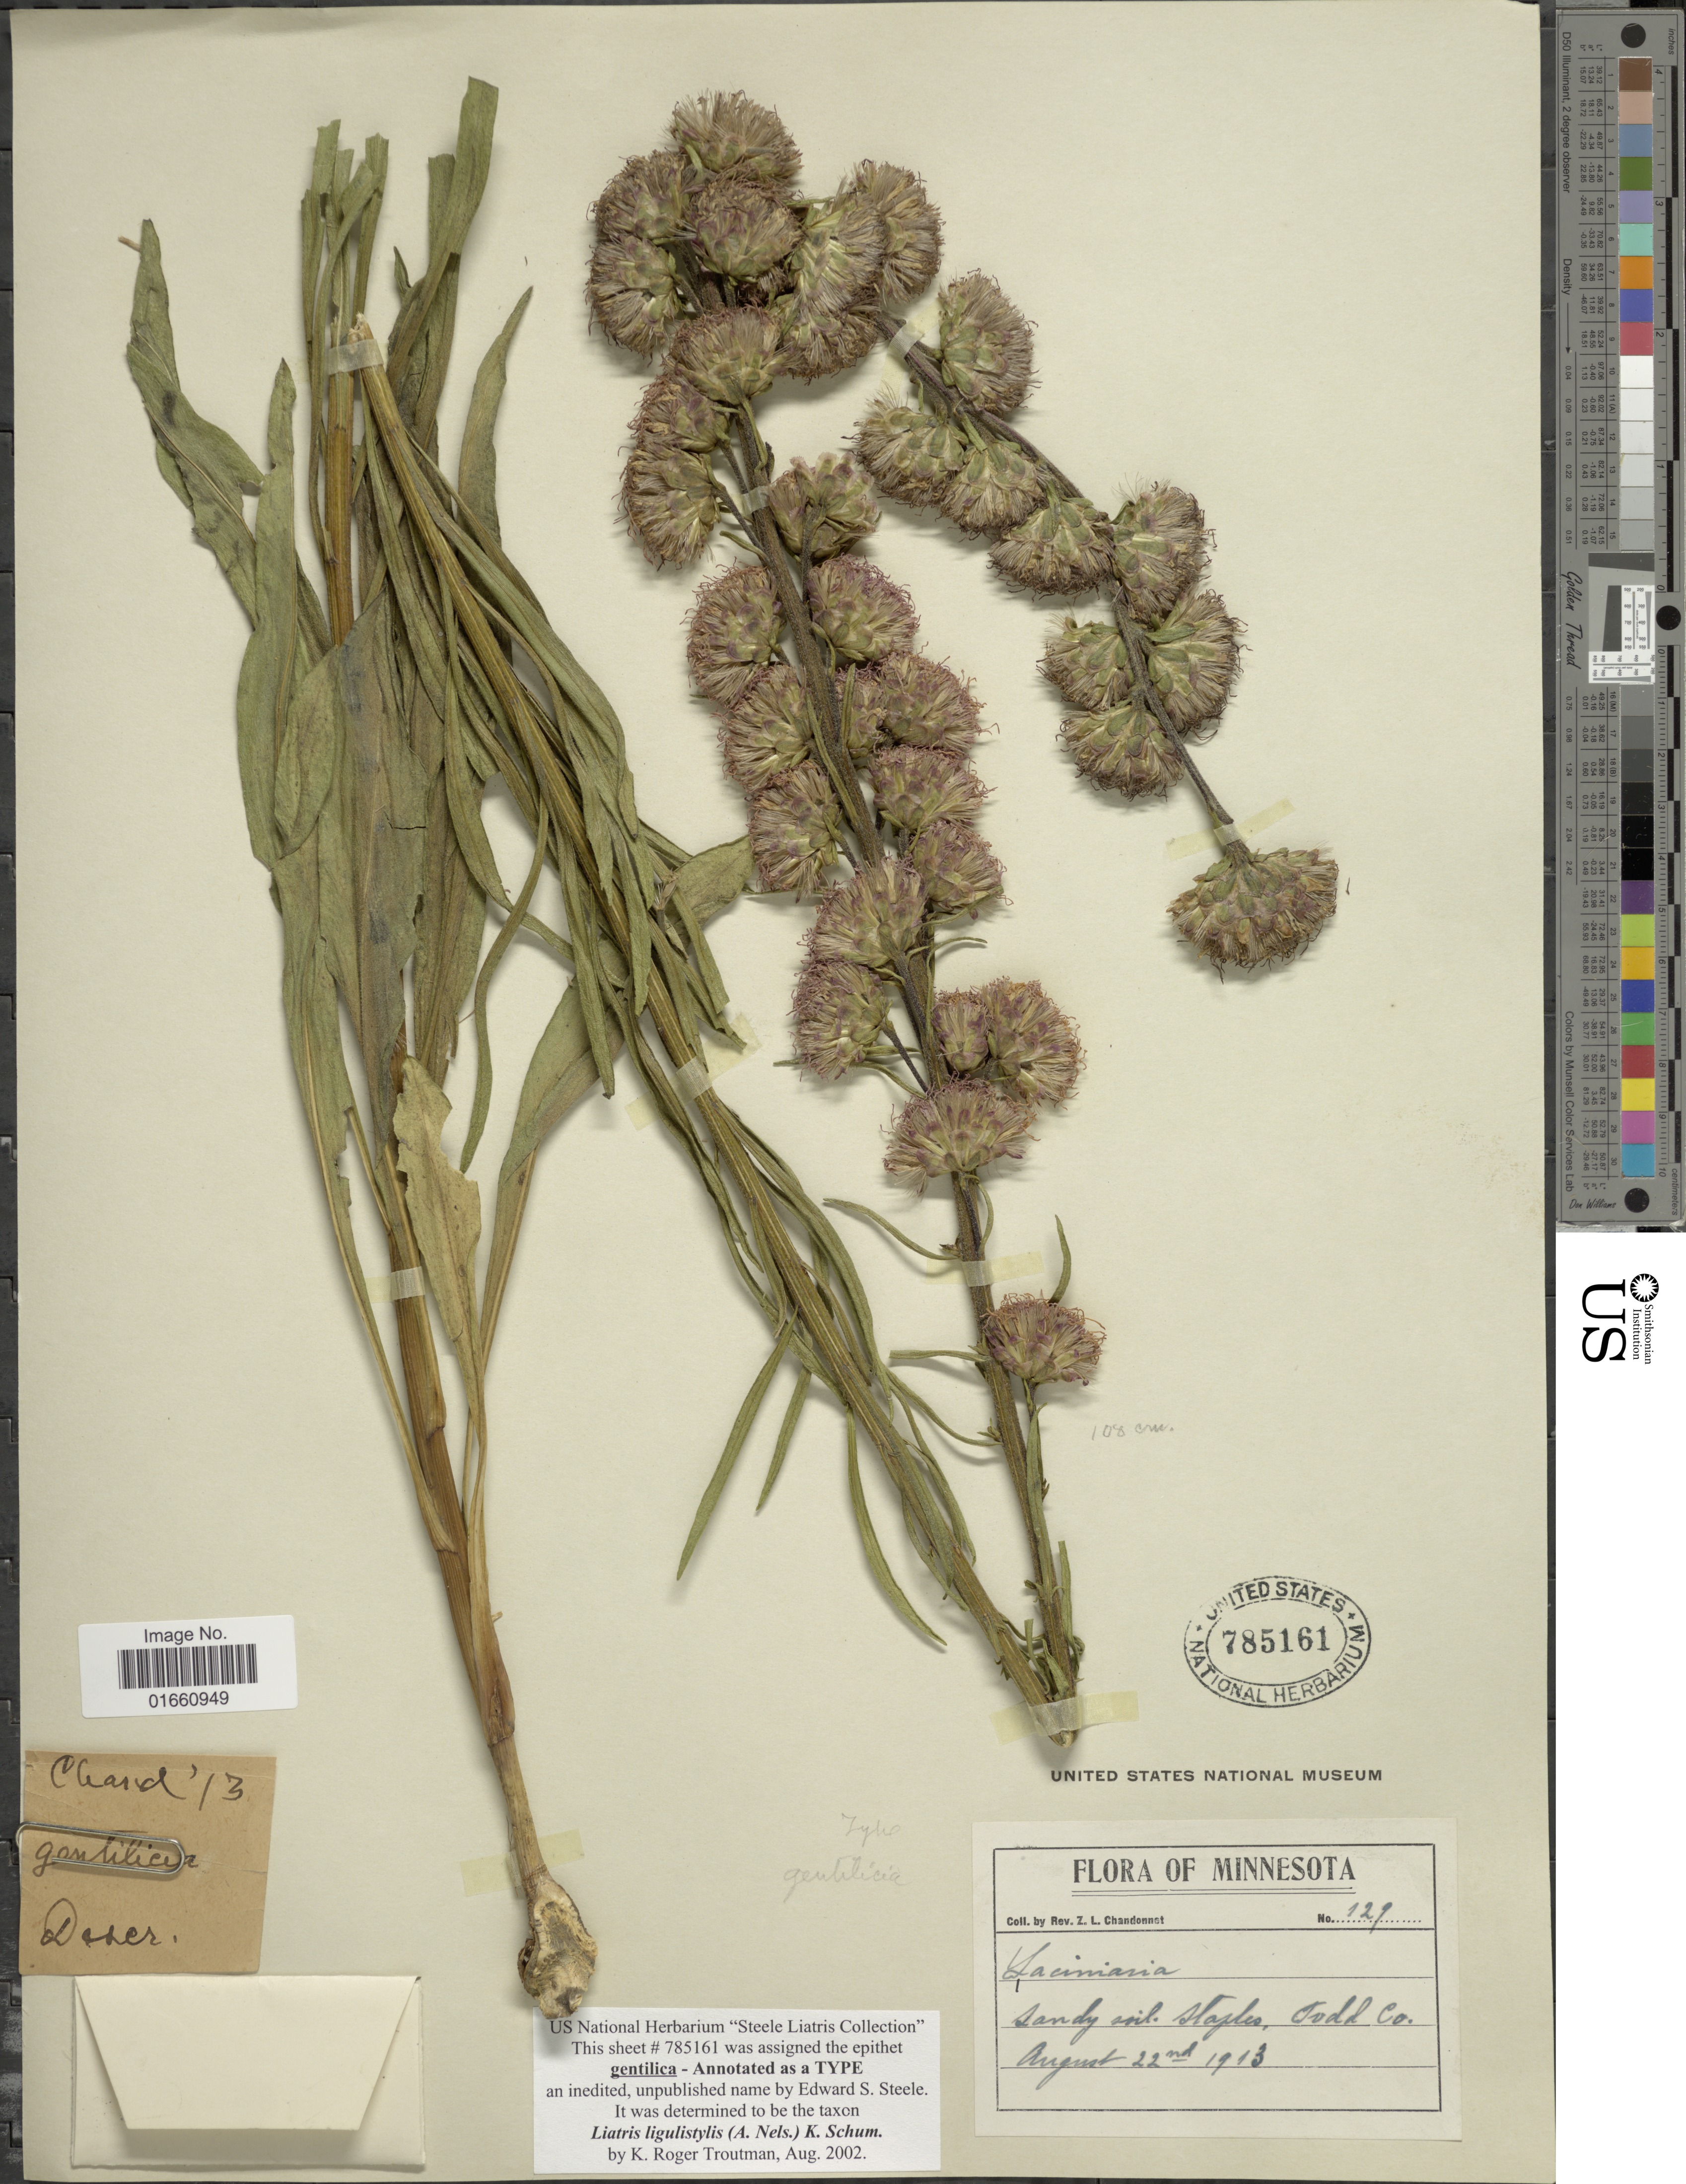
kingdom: Plantae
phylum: Tracheophyta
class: Magnoliopsida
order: Asterales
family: Asteraceae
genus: Liatris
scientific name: Liatris ligulistylis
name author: (A. Nelson) K. Schum.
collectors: Z. Chandonnet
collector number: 129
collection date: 1913-08-22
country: United States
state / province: Minnesota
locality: Staples, Todd Co.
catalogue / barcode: US 785161